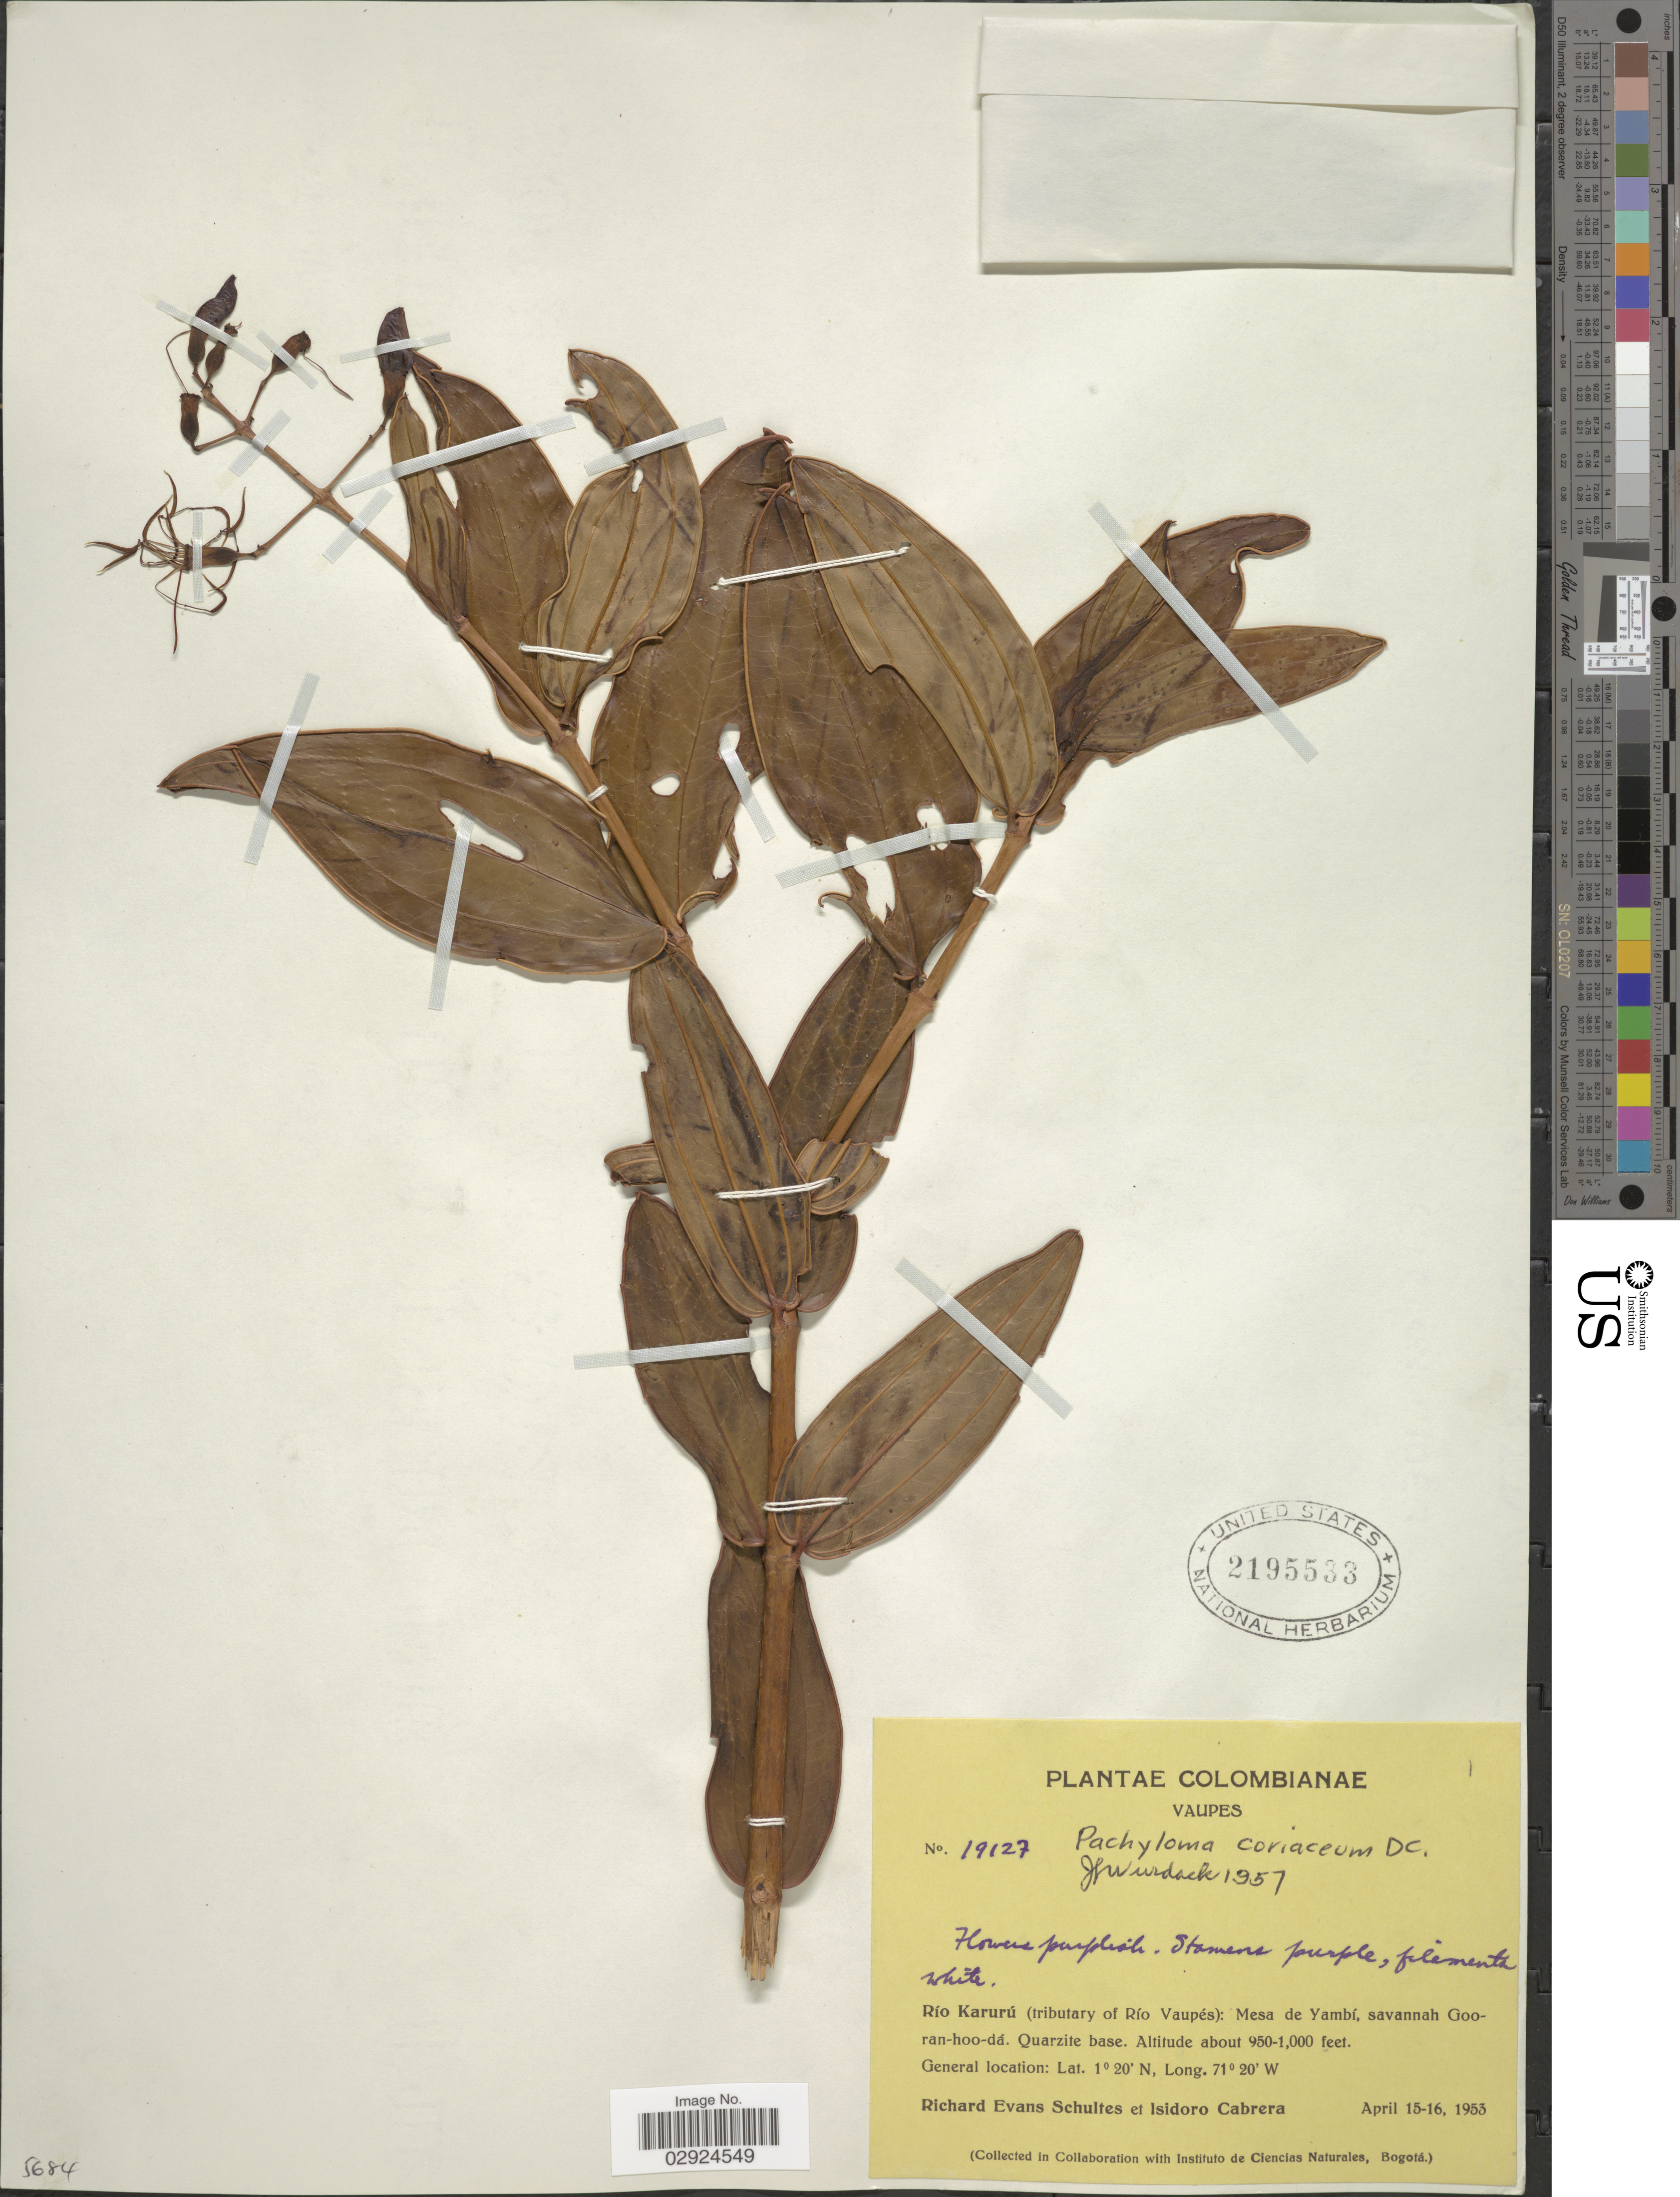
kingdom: Plantae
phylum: Tracheophyta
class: Magnoliopsida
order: Myrtales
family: Melastomataceae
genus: Pachyloma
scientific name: Pachyloma coriaceum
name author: DC.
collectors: R. E. Schultes & I. Cabrera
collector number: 19127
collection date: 1953-04-15/1953-04-16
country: Colombia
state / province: Vaupés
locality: Río Karurú (tributary of Río Vaupés): Mesa de Yambí, savannah Gooran-hoo-dá. Quarzite base.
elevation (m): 290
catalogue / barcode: US 2195533